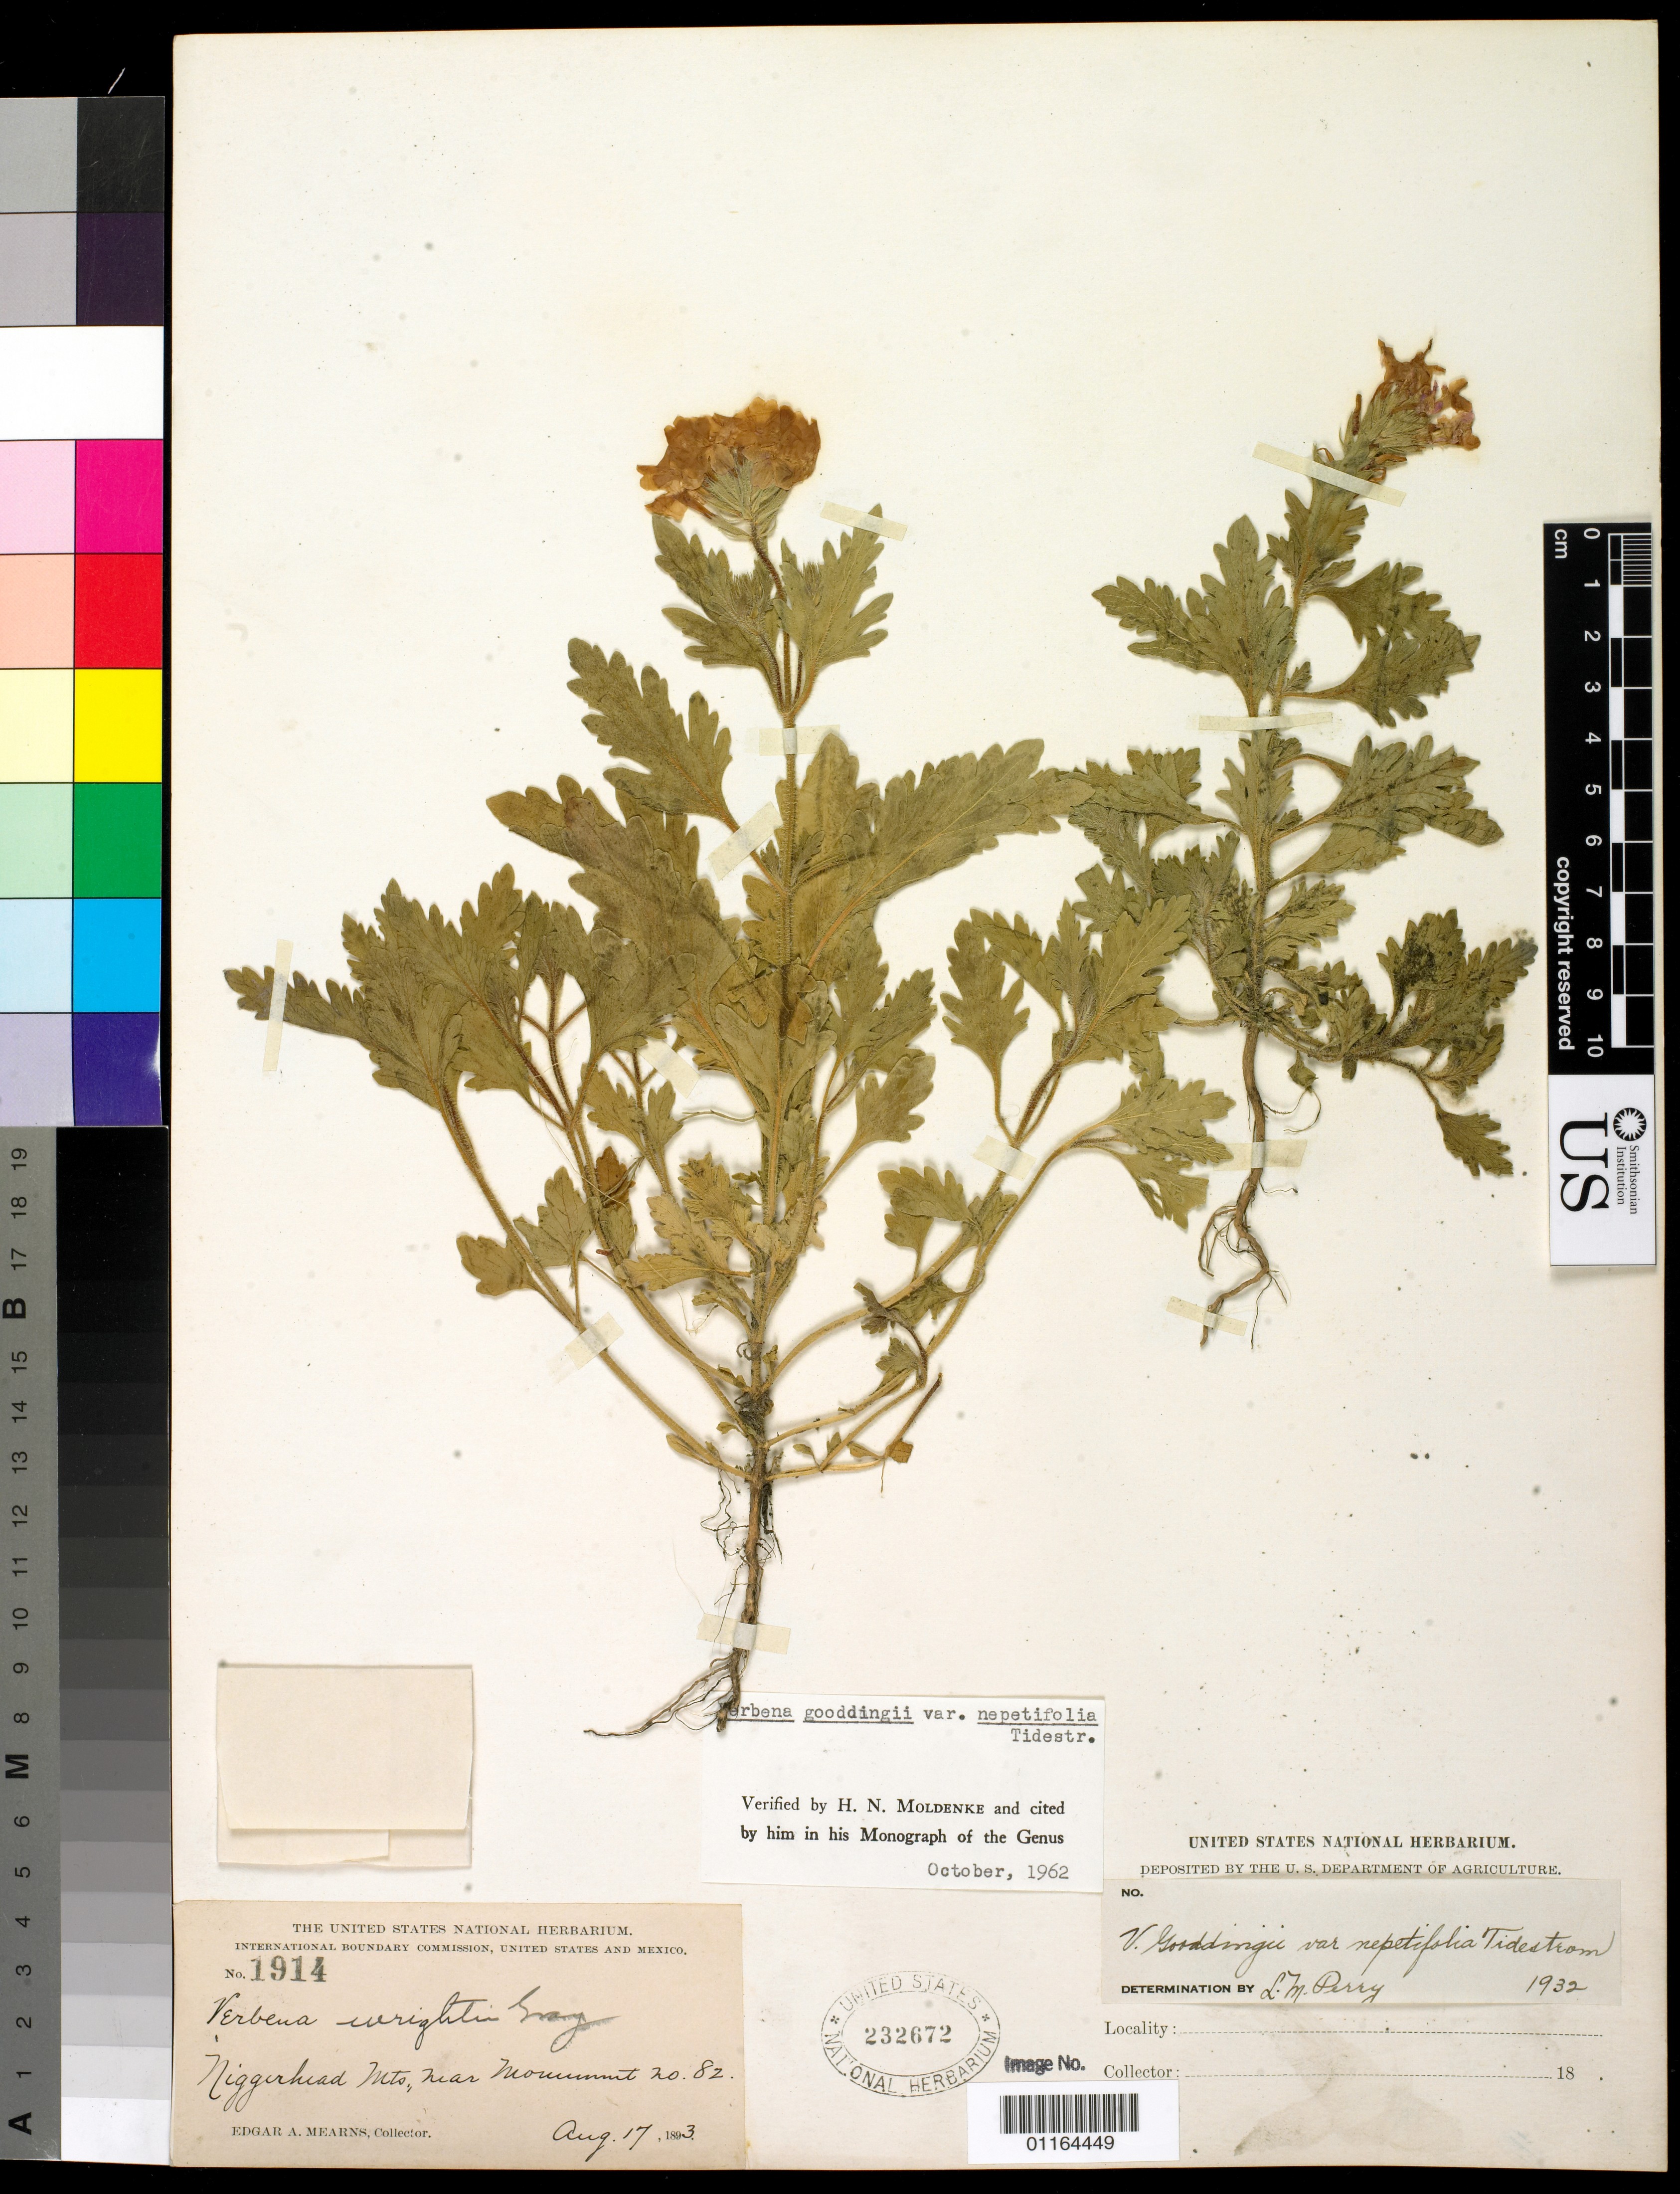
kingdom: Plantae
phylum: Tracheophyta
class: Magnoliopsida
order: Lamiales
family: Verbenaceae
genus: Verbena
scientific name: Verbena gooddingii var. nepetifolia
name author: Tidestr.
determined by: Moldenke, H. N.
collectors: E. A. Mearns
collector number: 1914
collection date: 1893-08-17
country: United States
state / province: Texas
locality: Nigger Head Mountain, near Monument # 82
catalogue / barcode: US 232672